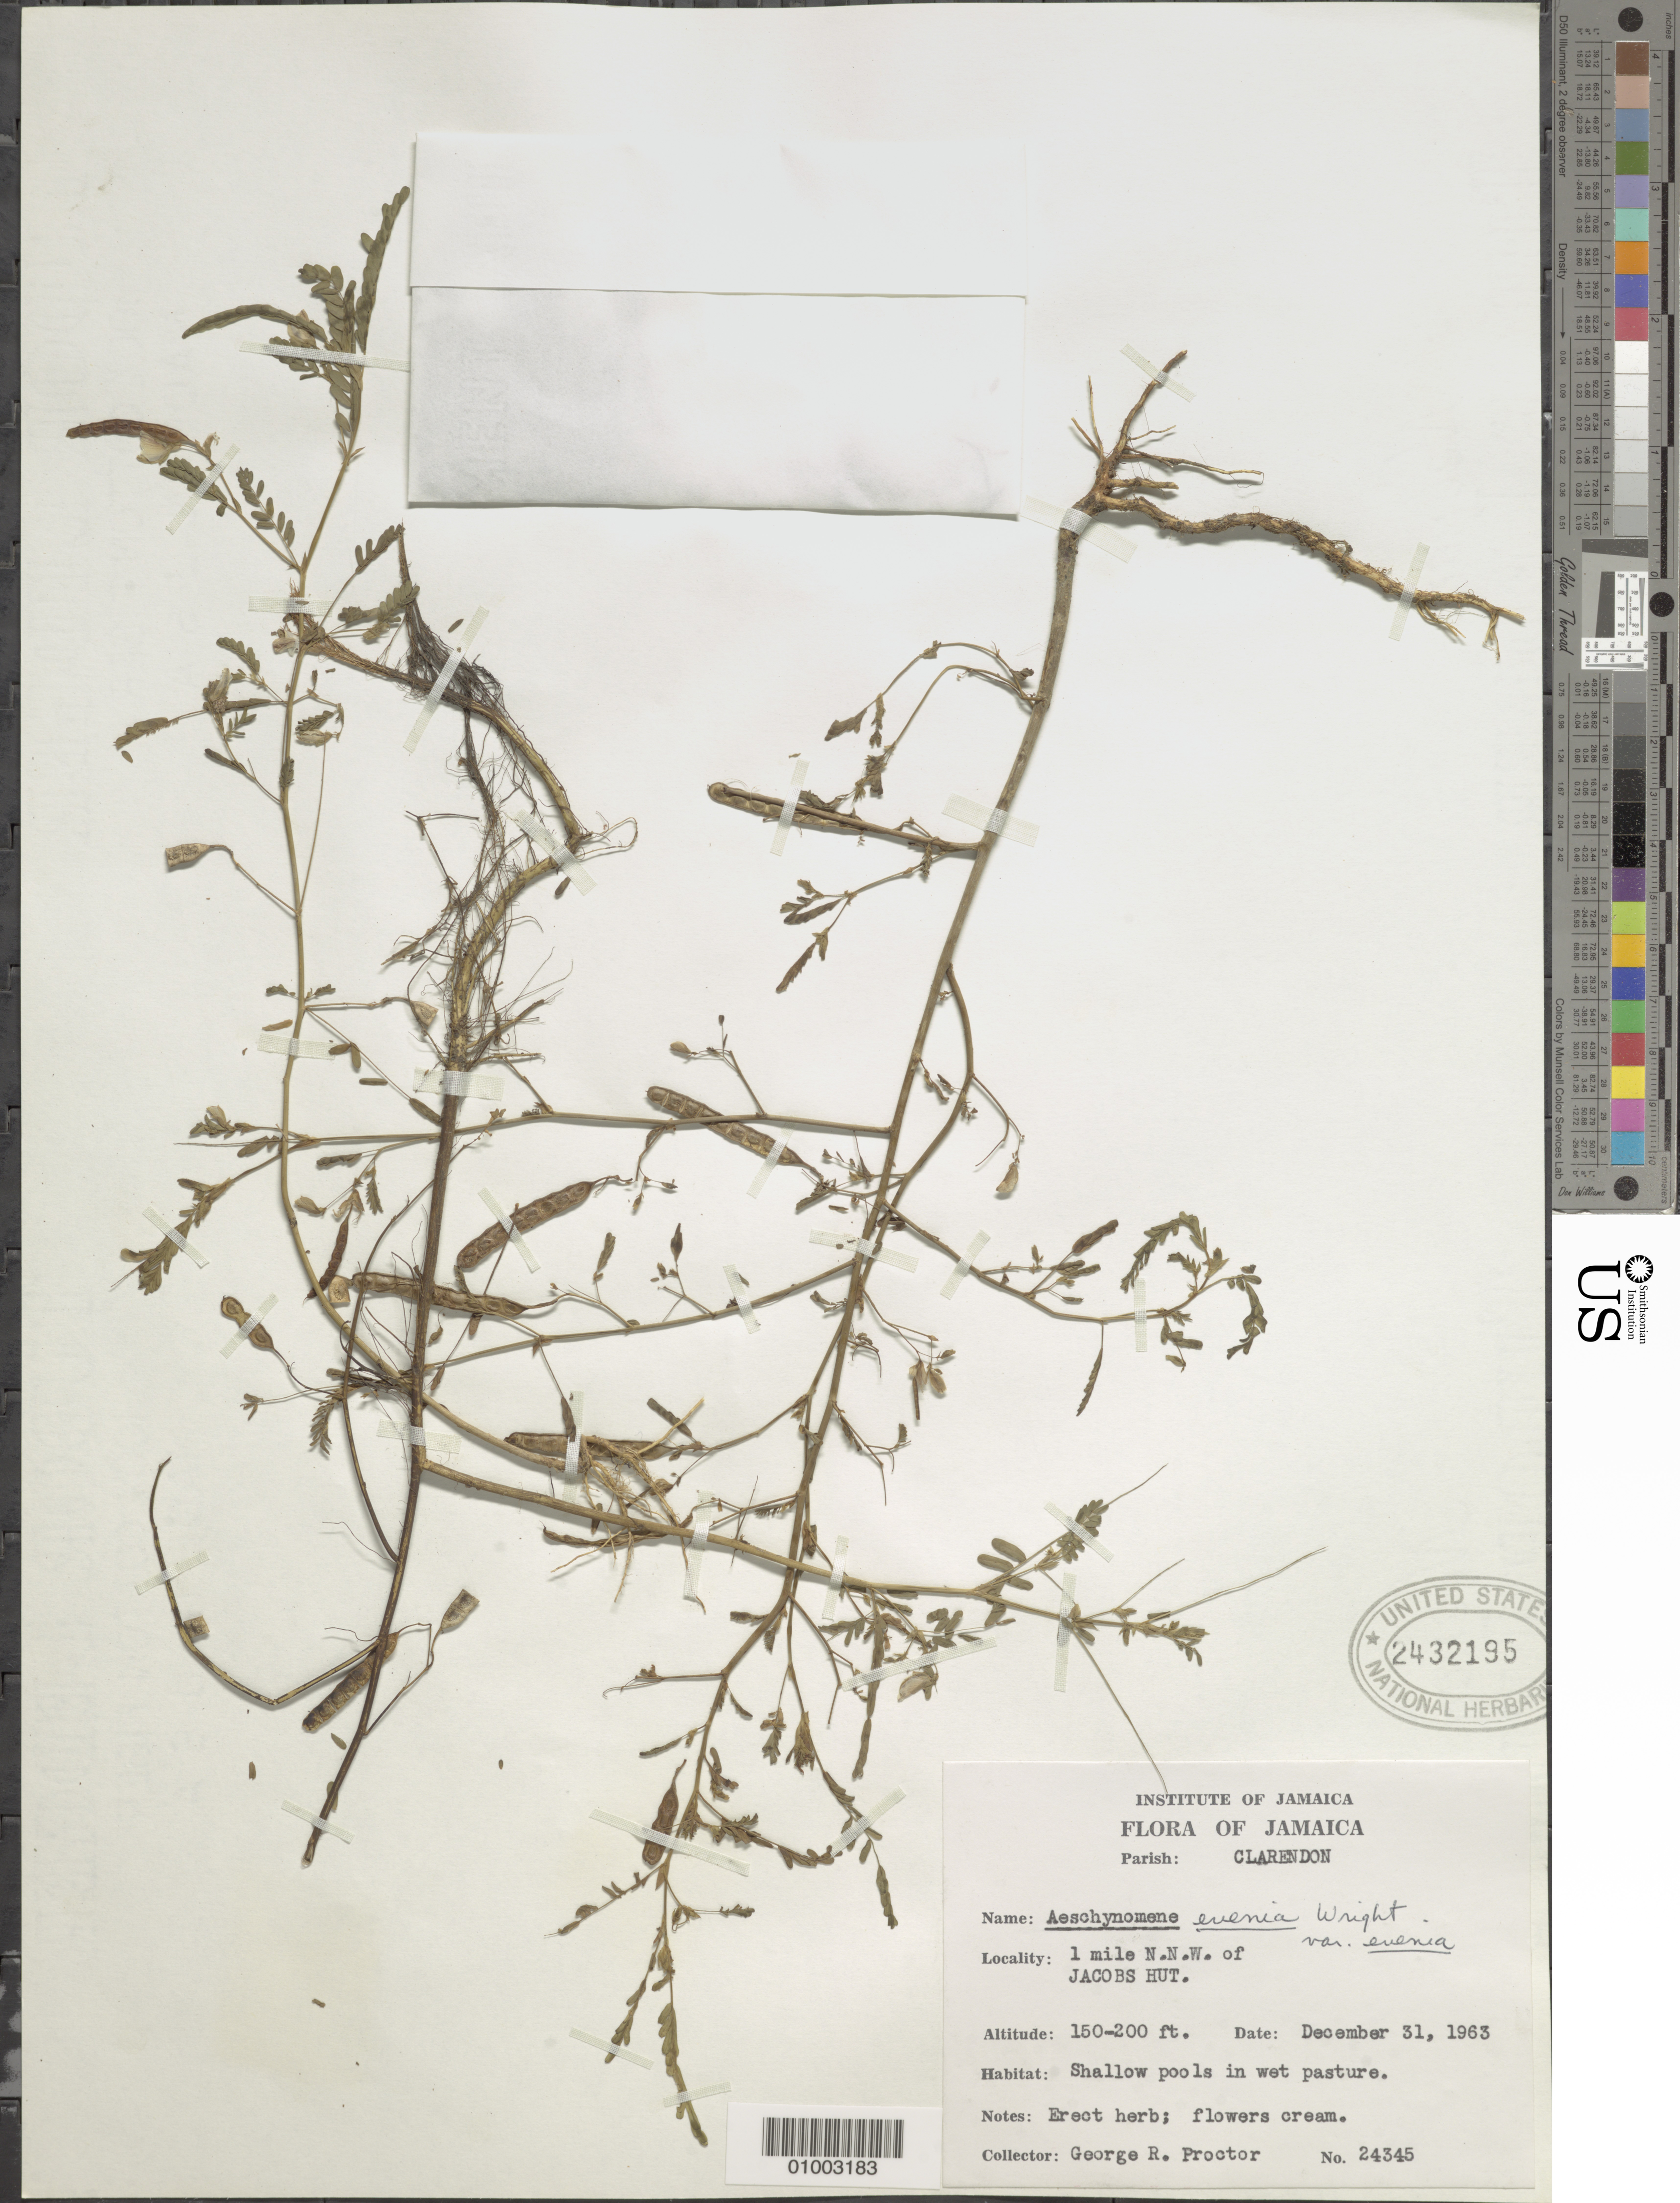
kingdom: Plantae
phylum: Tracheophyta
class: Magnoliopsida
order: Fabales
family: Fabaceae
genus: Aeschynomene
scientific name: Aeschynomene evenia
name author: C. Wright in Sauvalle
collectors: G. R. Proctor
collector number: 24345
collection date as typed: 31 Dec 1963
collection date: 1963-12-31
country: Jamaica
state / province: Clarendon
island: Jamaica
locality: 1 mile NNW of Jacobs Hut, shallow pools in wet pasture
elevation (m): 46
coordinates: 0 N, 0 E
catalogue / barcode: US 2432195